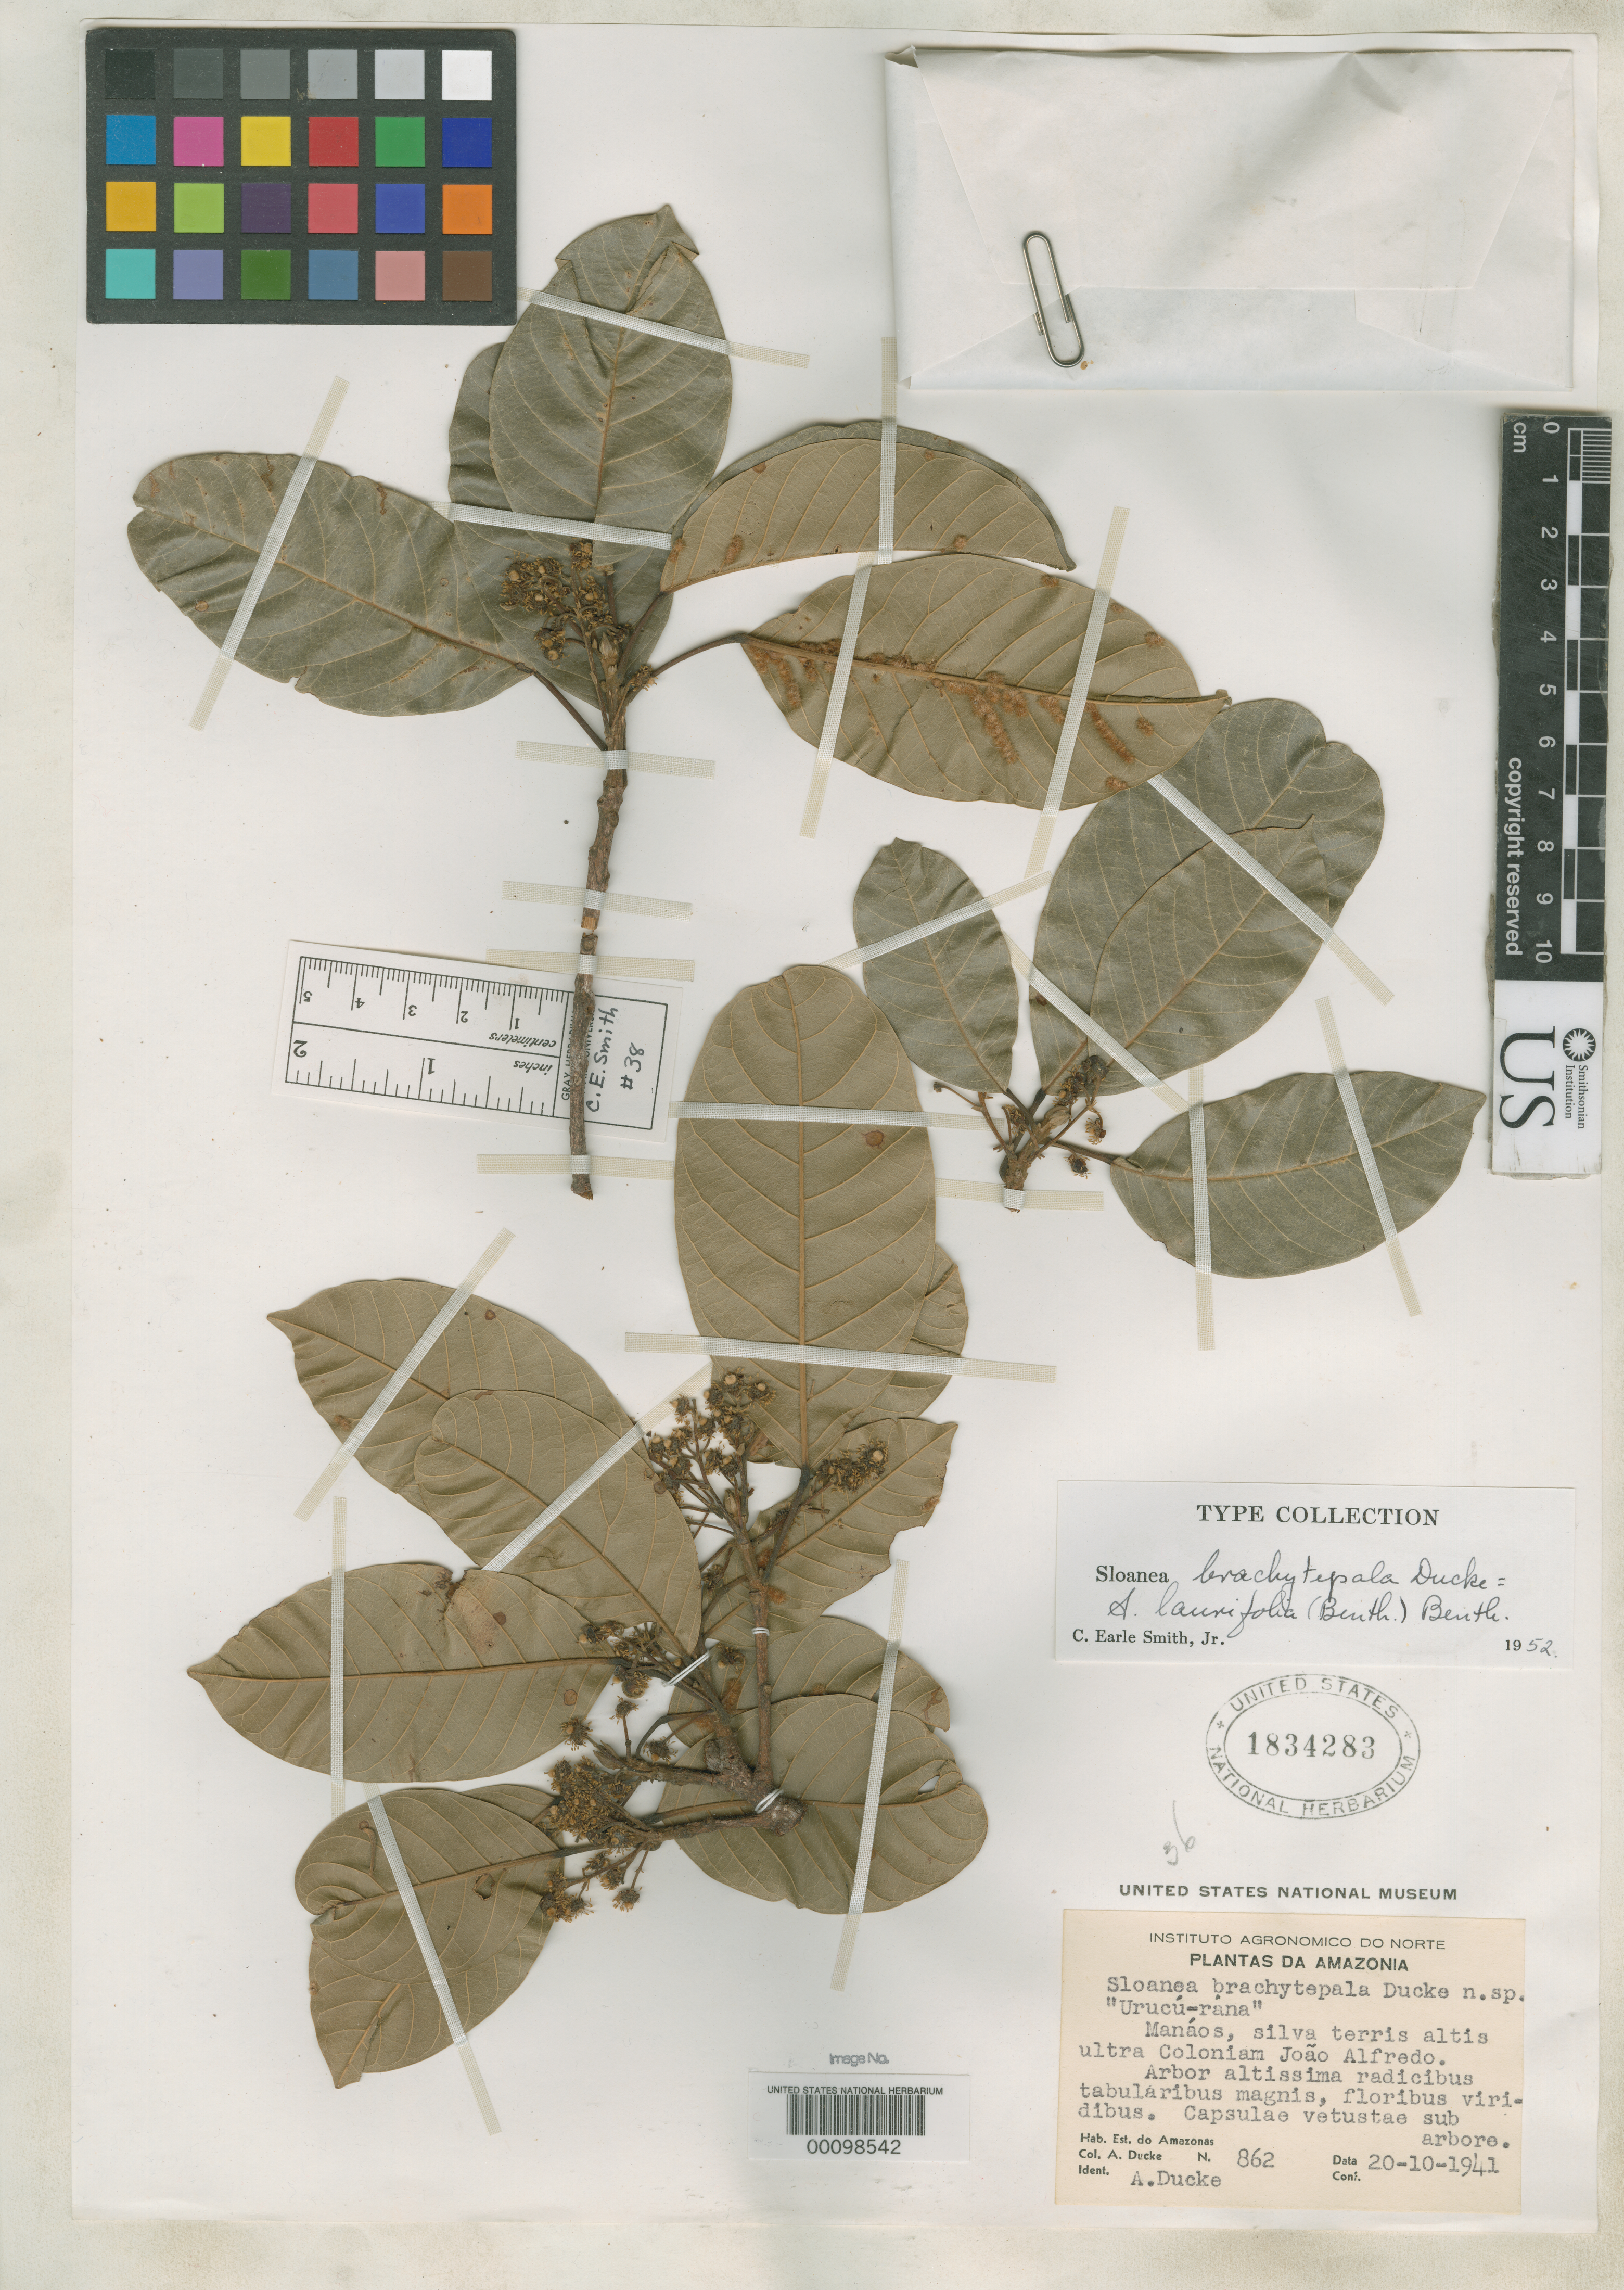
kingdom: Plantae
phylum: Tracheophyta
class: Magnoliopsida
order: Oxalidales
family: Elaeocarpaceae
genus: Sloanea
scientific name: Sloanea brachytepala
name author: Ducke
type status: Isotype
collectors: A. Ducke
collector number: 862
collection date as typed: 20-10-1941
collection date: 1941-10-20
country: Brazil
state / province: Amazonas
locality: Manáos, silva terris altis ultra Coloniam João Alfredo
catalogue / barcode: US 1834283